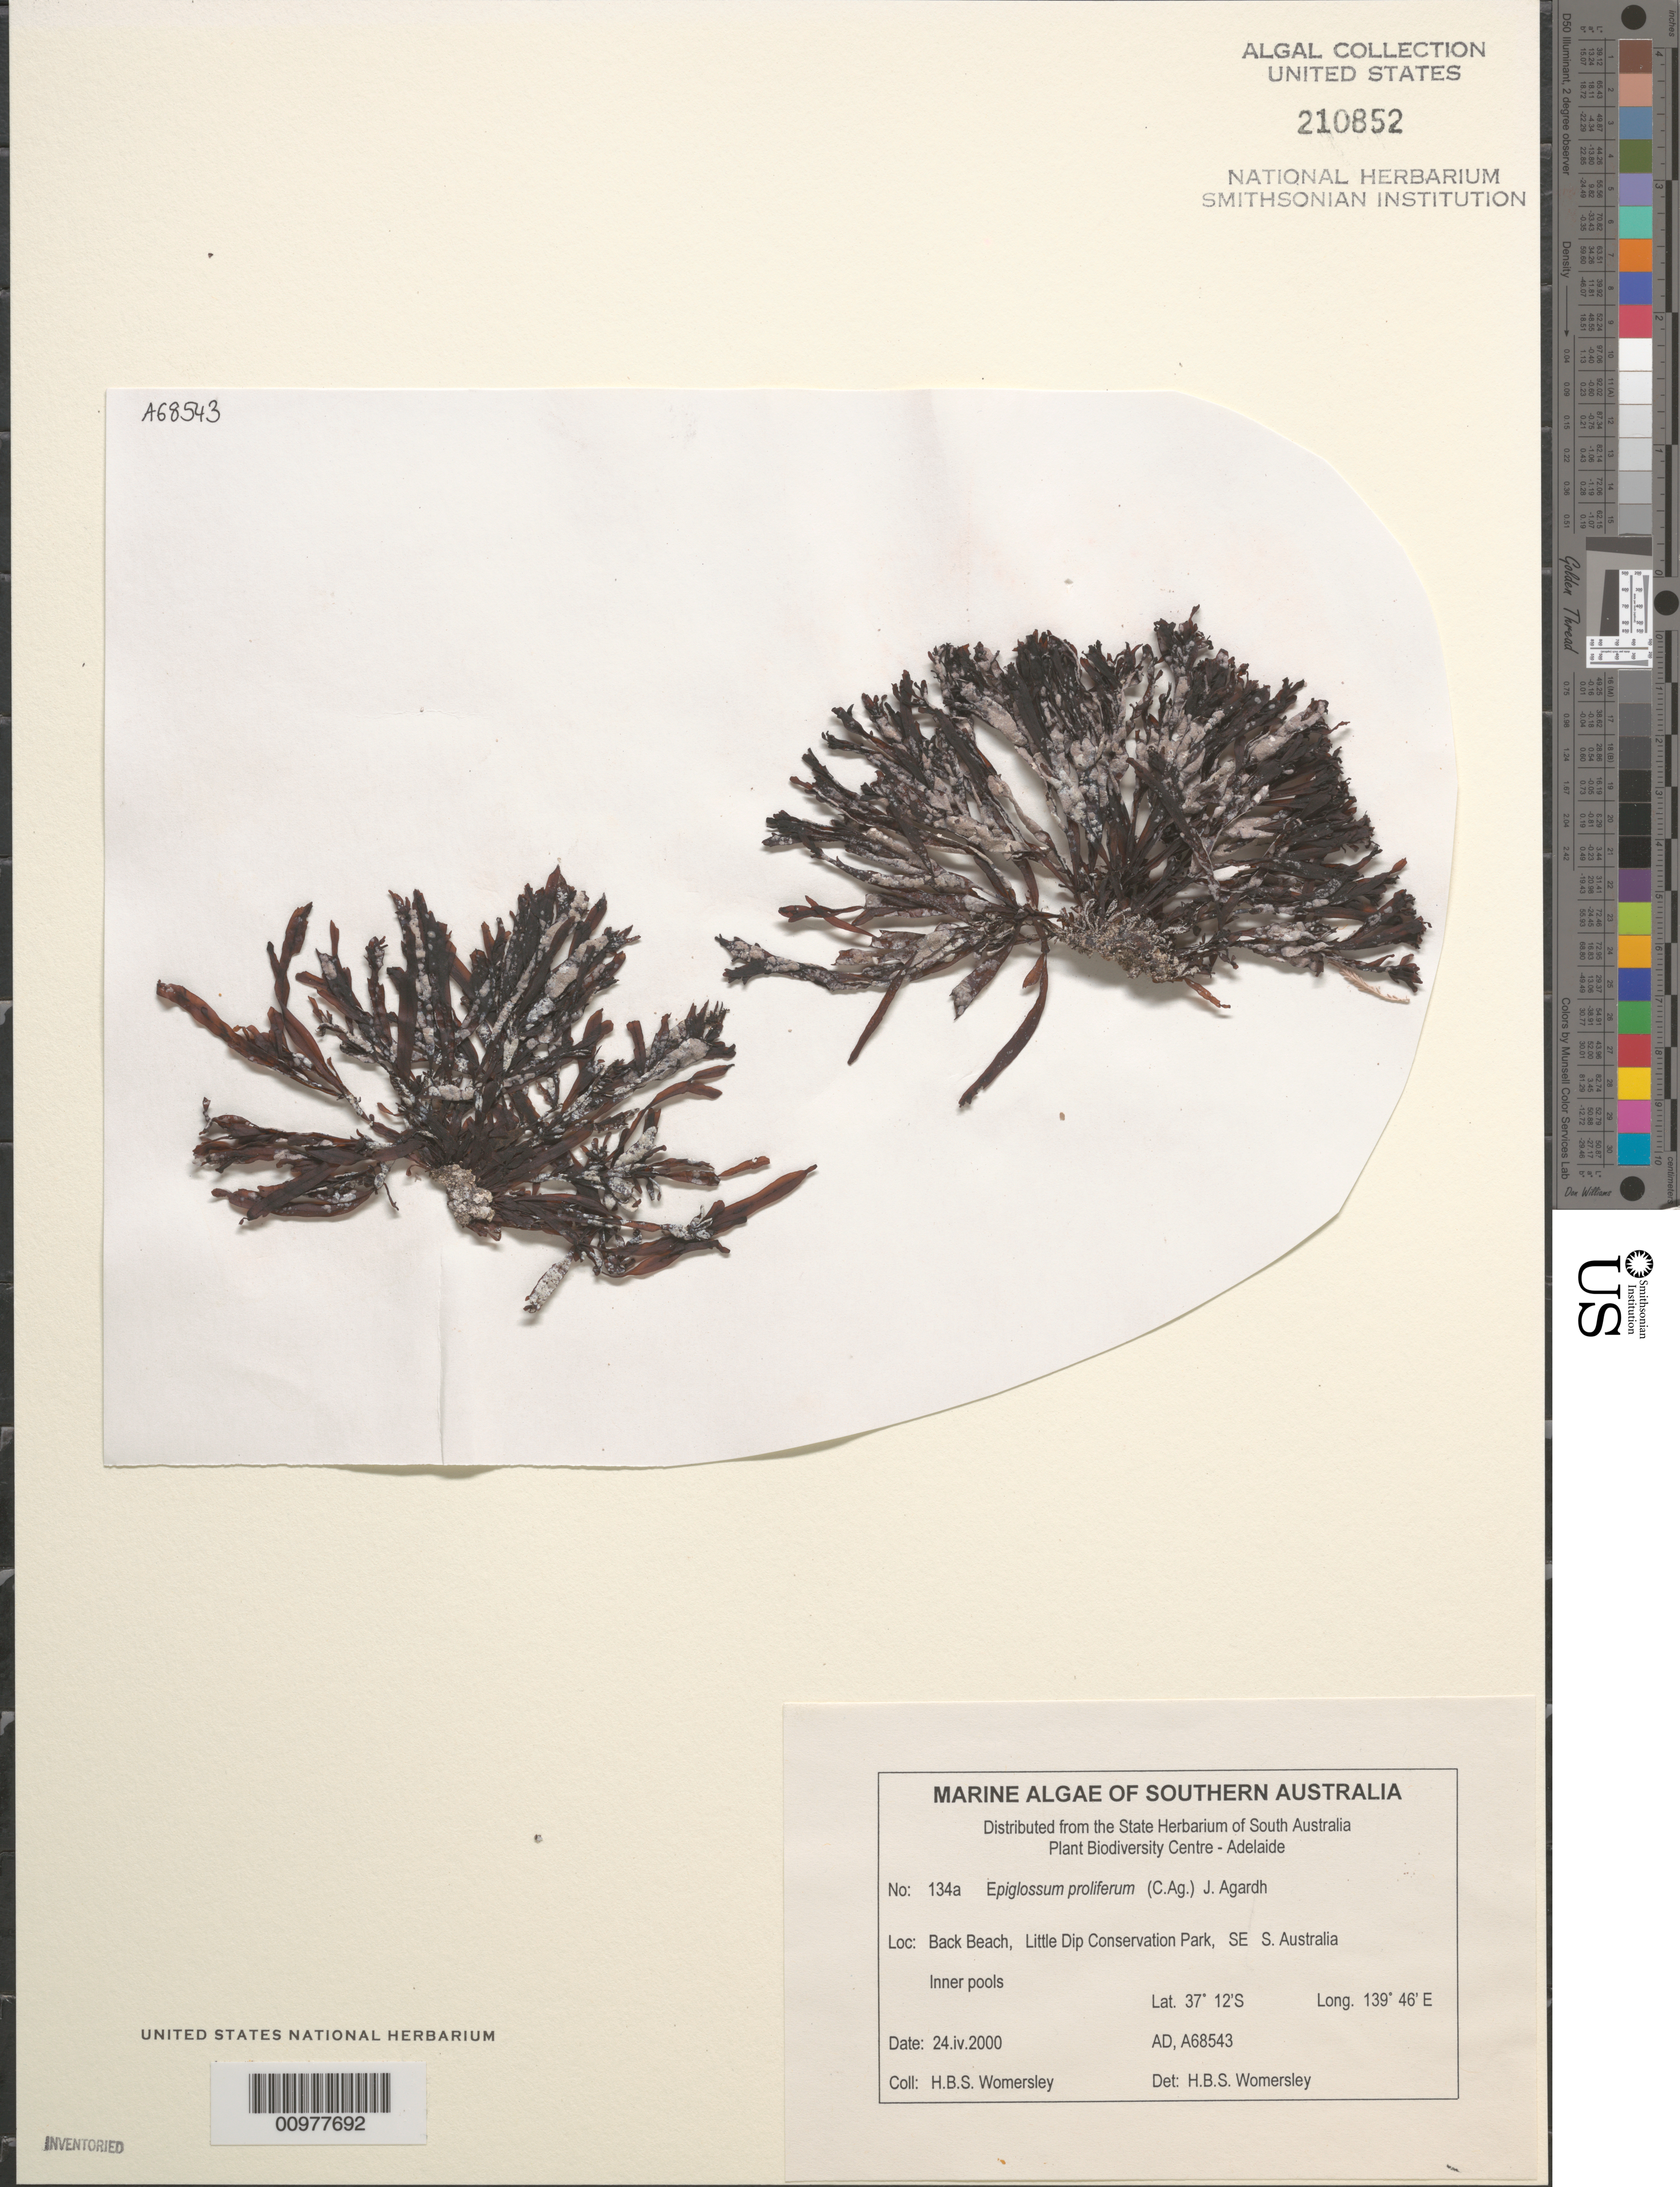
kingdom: Plantae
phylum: Rhodophyta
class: Florideophyceae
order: Ceramiales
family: Rhodomelaceae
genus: Epiglossum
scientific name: Epiglossum proliferum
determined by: Womersley, H. B. S.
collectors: H. B. S. Womersley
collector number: AD A68543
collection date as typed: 24 Apr 2000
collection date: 2000-04-24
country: Australia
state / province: South Australia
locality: Back Beach, Little Dip Conservation Park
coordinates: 37 12'S, 139 46'E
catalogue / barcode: US 210852